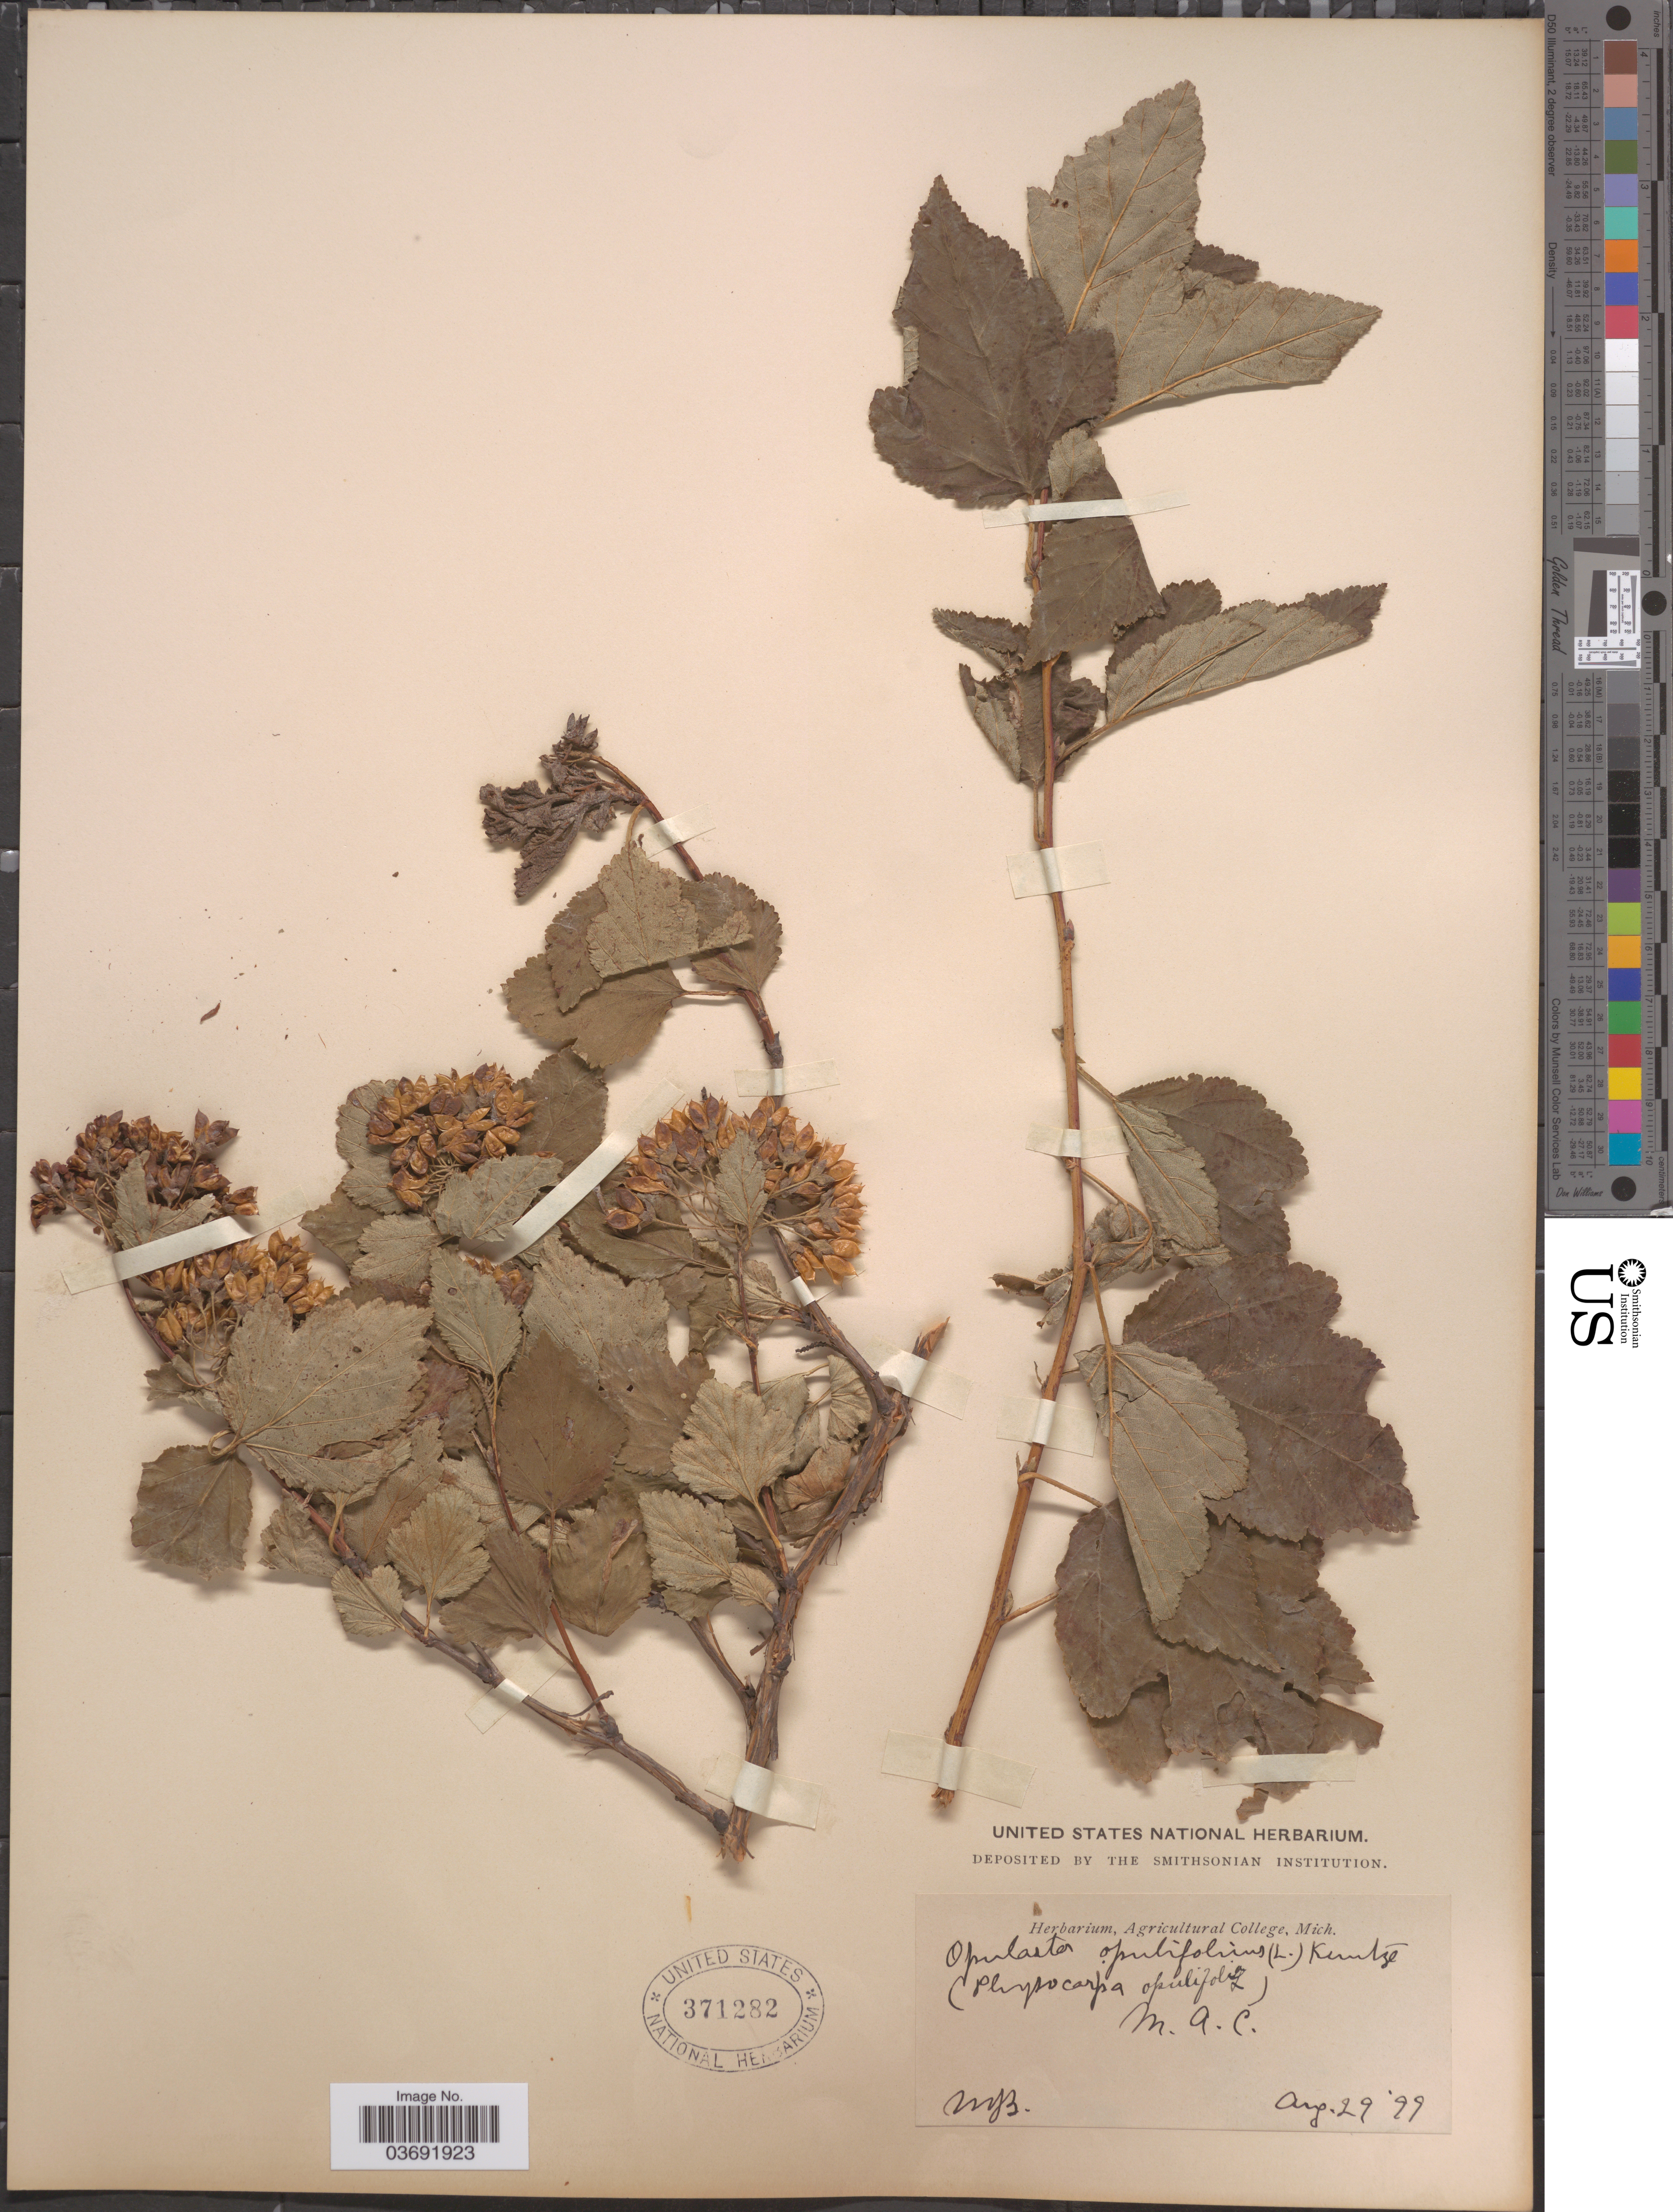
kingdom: Plantae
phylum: Tracheophyta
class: Magnoliopsida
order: Rosales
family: Rosaceae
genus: Physocarpus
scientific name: Physocarpus opulifolius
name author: (L.) Maxim.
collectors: MB.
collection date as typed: Transcribed d/m/y: 29/8/99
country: United States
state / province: Michigan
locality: M.A.C.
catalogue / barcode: US 371282